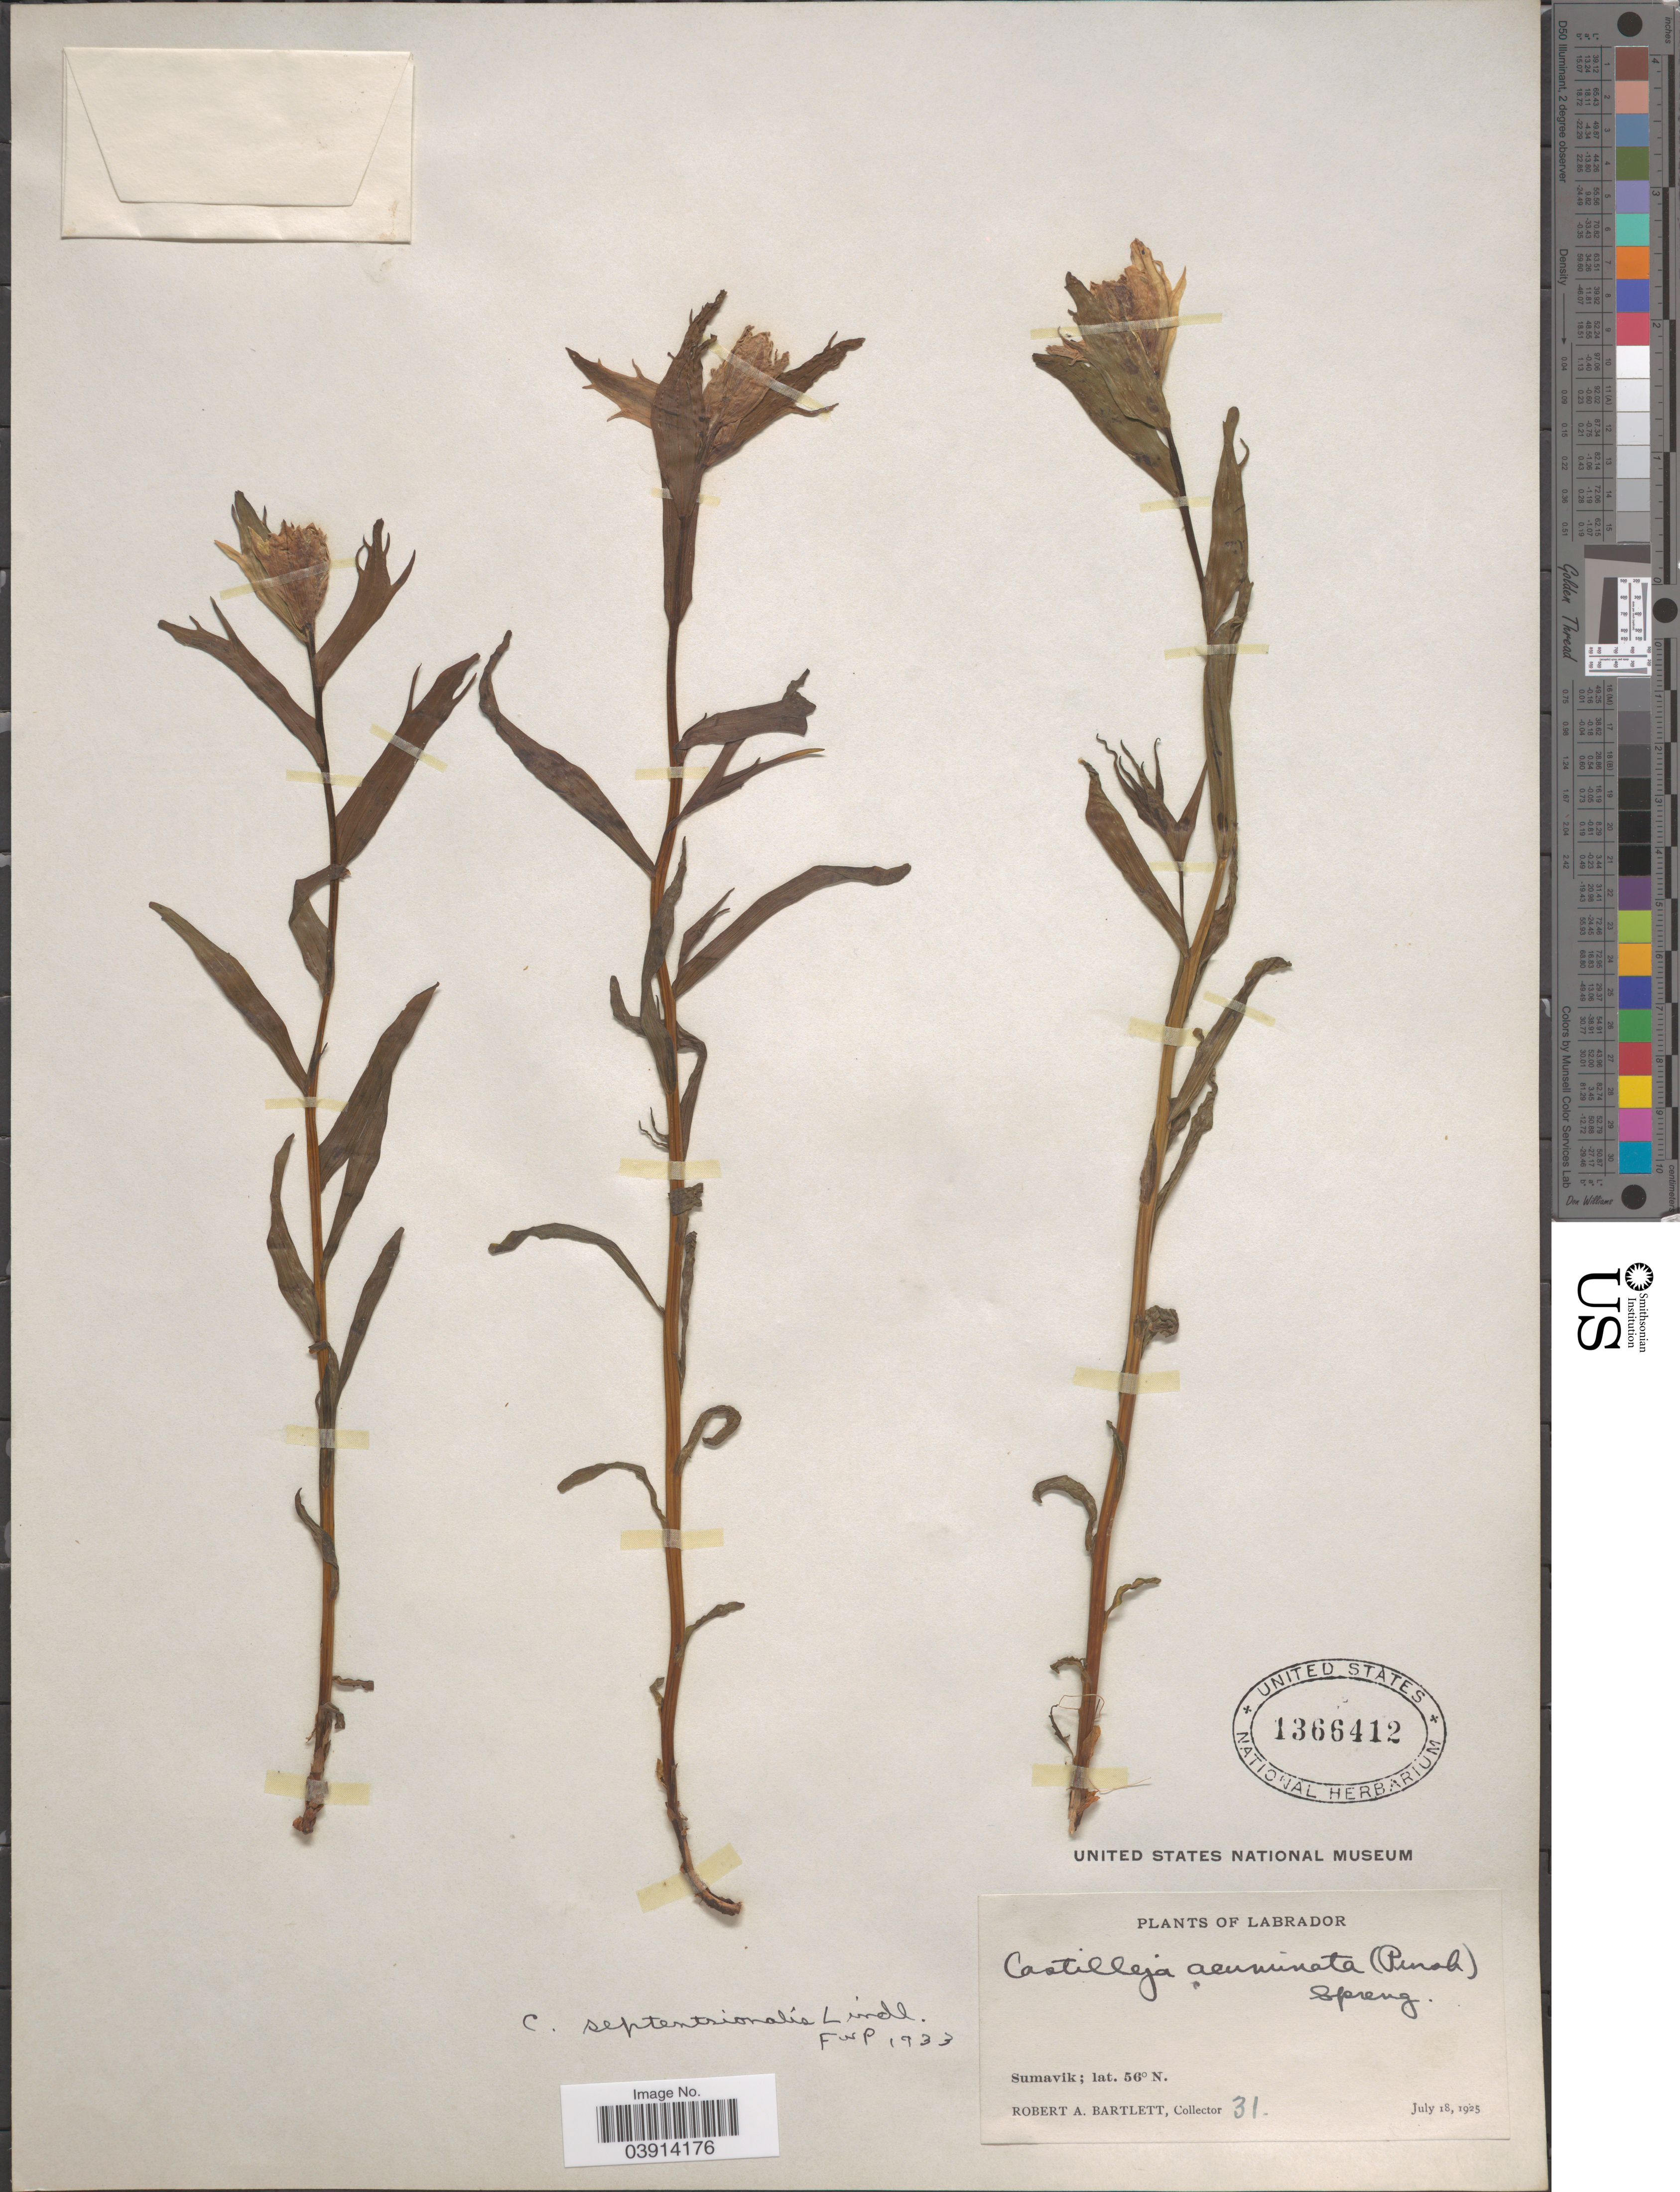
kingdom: Plantae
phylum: Tracheophyta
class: Magnoliopsida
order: Lamiales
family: Orobanchaceae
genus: Castilleja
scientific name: Castilleja septentrionalis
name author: Lindl.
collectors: R. A. Bartlett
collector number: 31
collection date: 1925-07-18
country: Canada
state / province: Newfoundland and Labrador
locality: Labrador. Sumavik.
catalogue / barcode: US 1366412